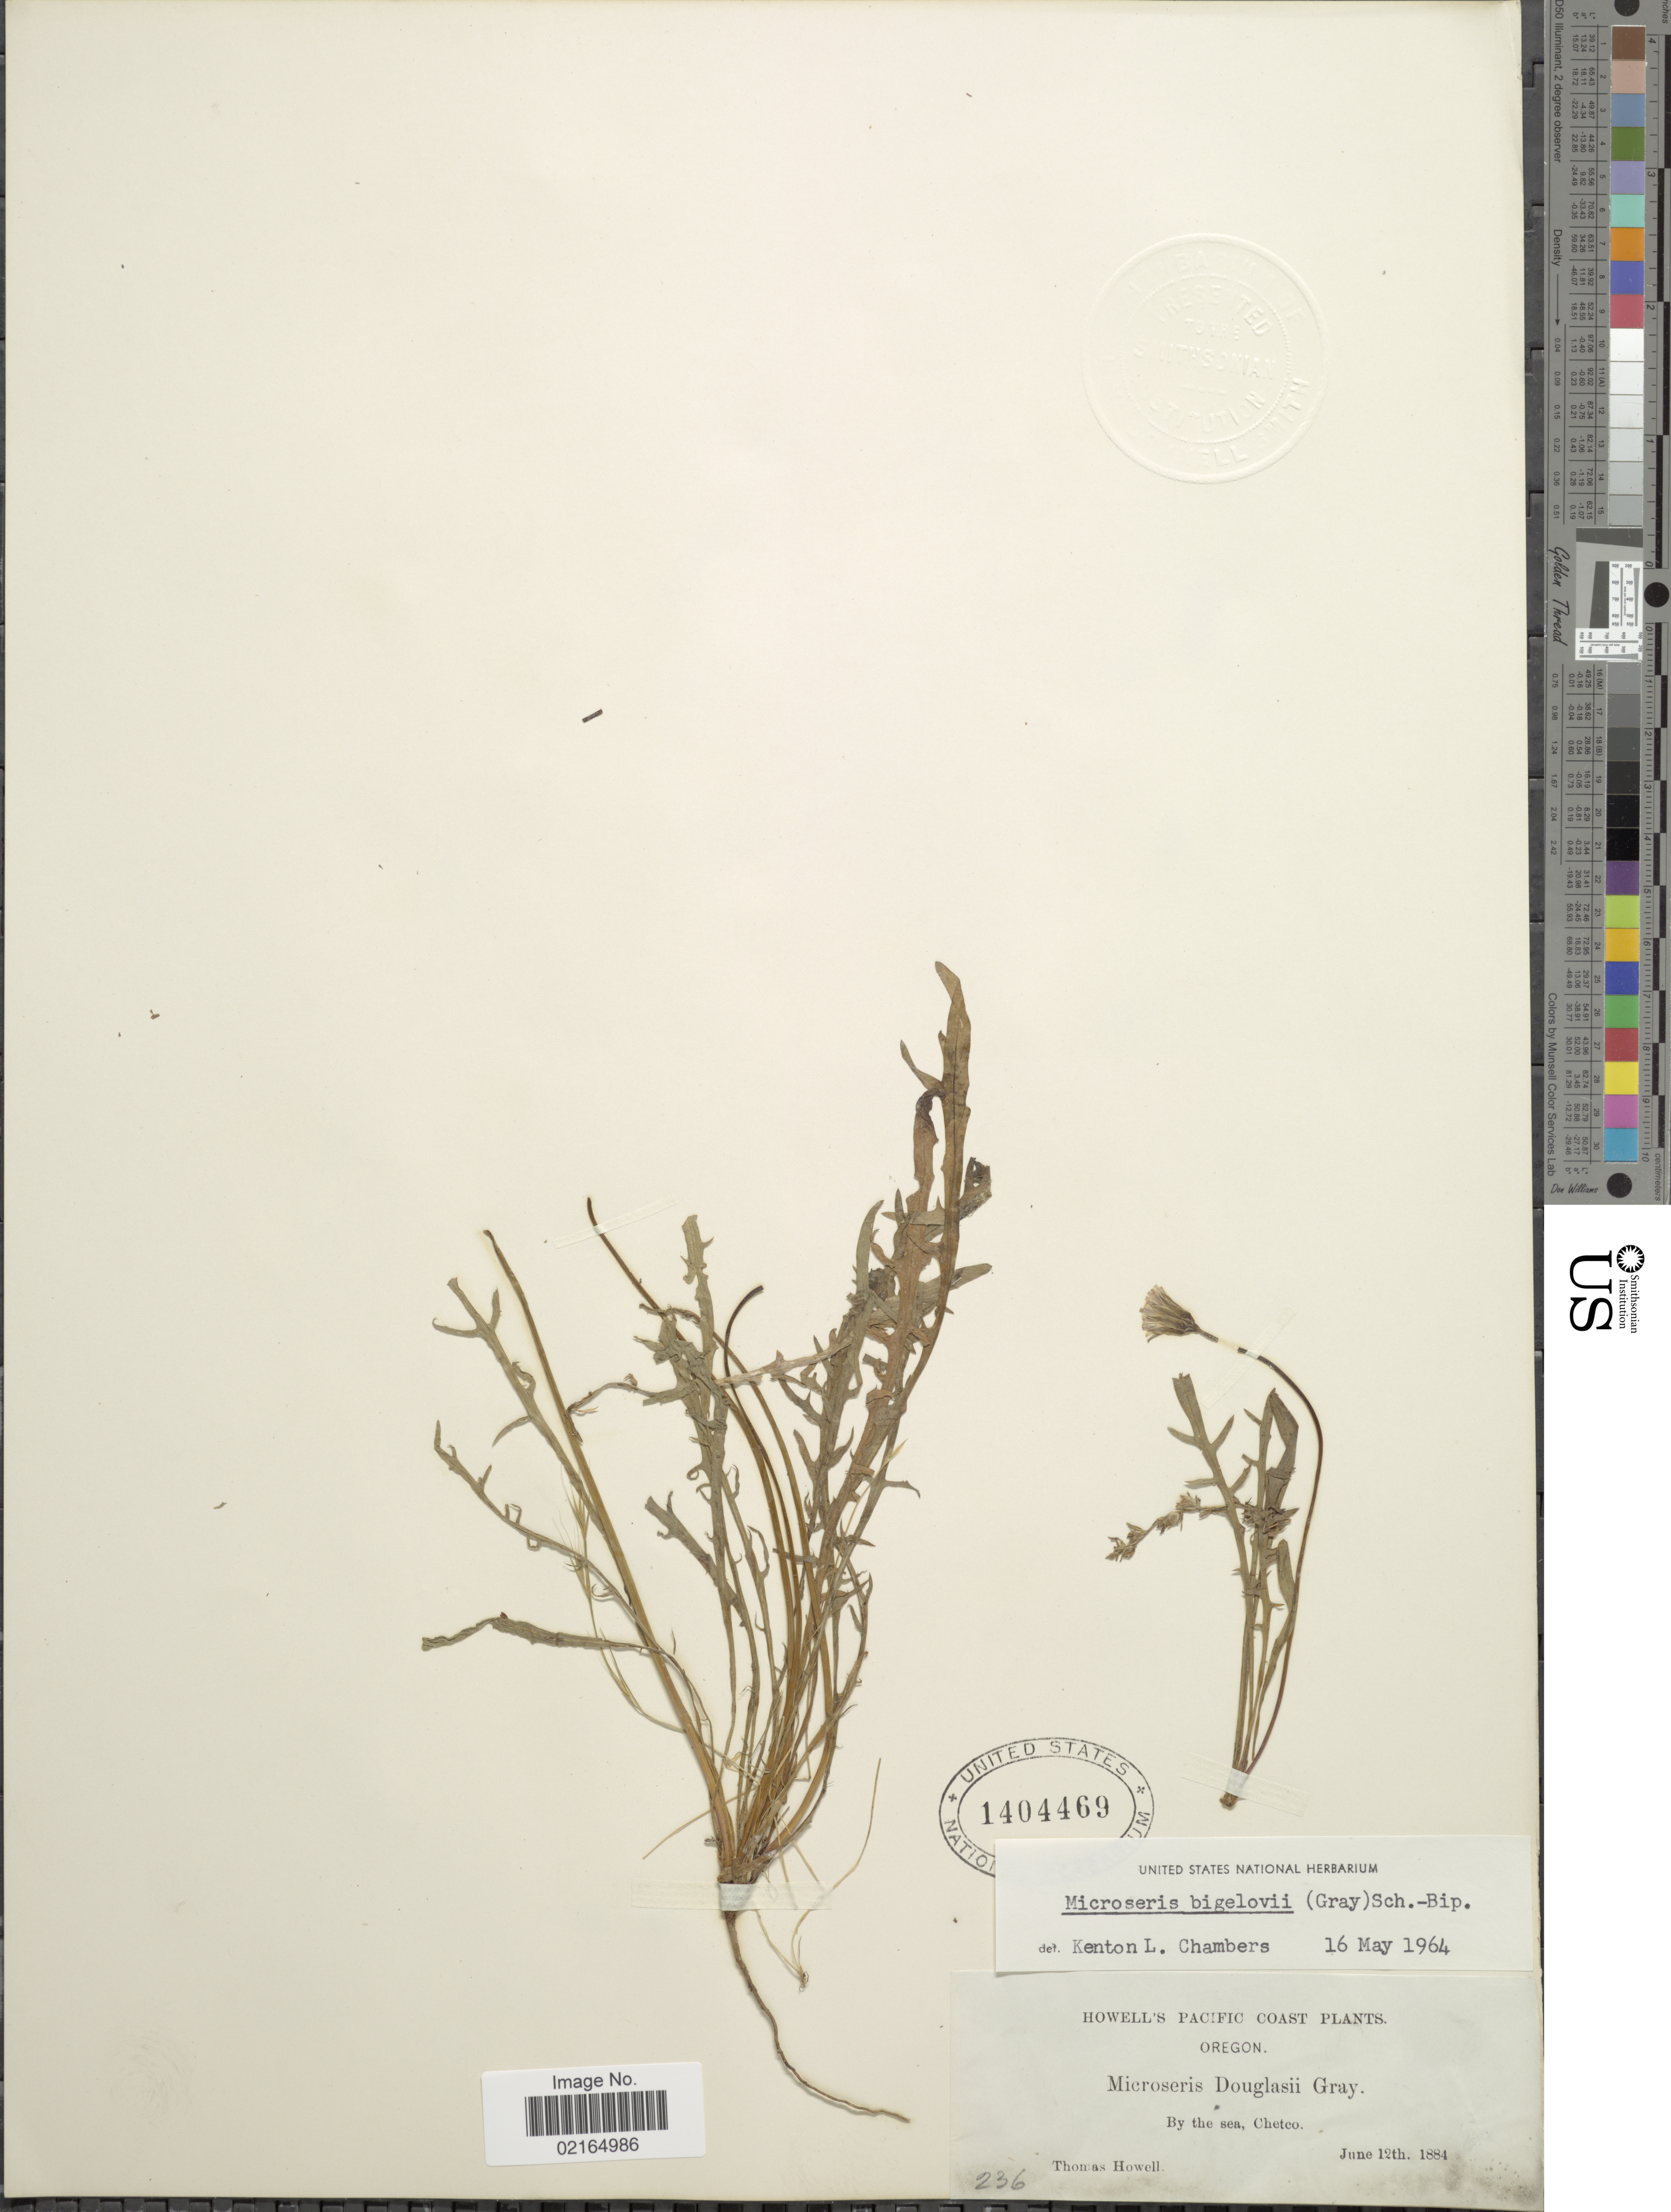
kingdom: Plantae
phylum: Tracheophyta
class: Magnoliopsida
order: Asterales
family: Asteraceae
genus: Microseris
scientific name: Microseris bigelovii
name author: (A. Gray) Sch. Bip.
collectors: T. Howell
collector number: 236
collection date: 1884-06-12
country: United States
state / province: Oregon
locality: By the sea, Chetco, Pacific Coast.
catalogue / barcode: US 1404469